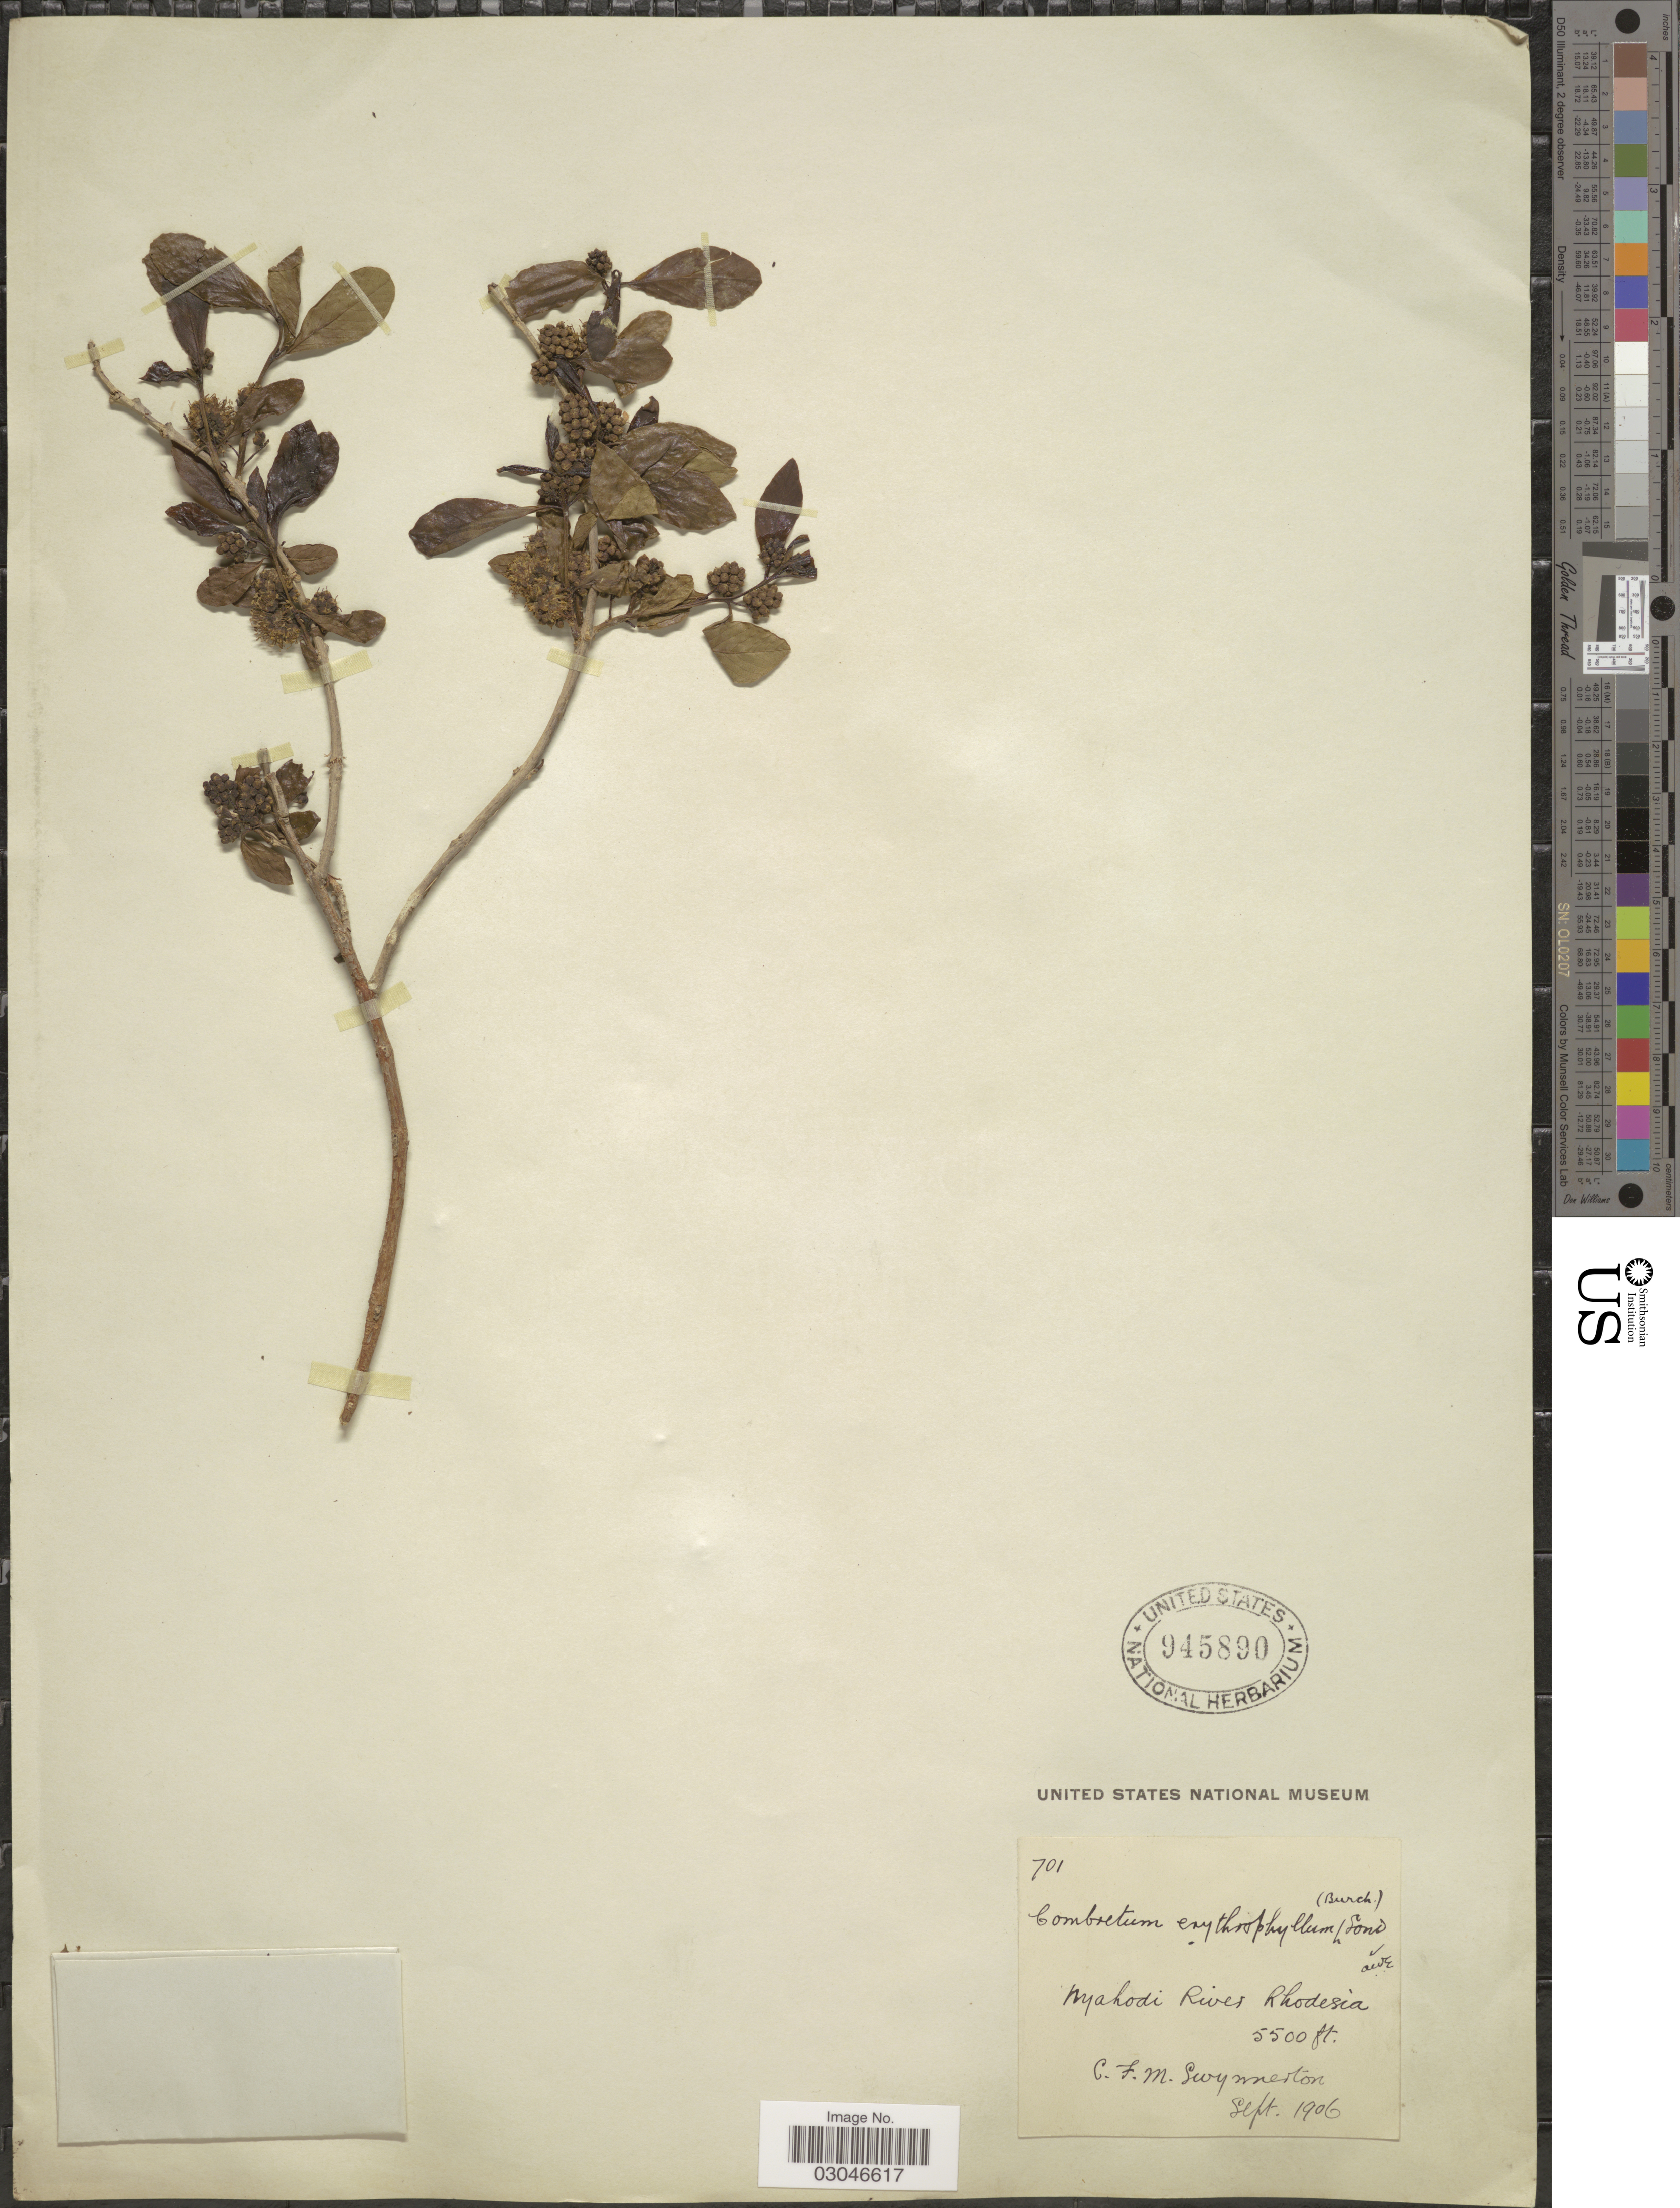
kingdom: Plantae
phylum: Tracheophyta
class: Magnoliopsida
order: Myrtales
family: Combretaceae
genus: Combretum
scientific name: Combretum erythrophyllum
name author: (Burch.) Sond.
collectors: C. Swynnerton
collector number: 701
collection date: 1906-09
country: Zimbabwe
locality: Nyahodi River.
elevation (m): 1676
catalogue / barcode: US 945890